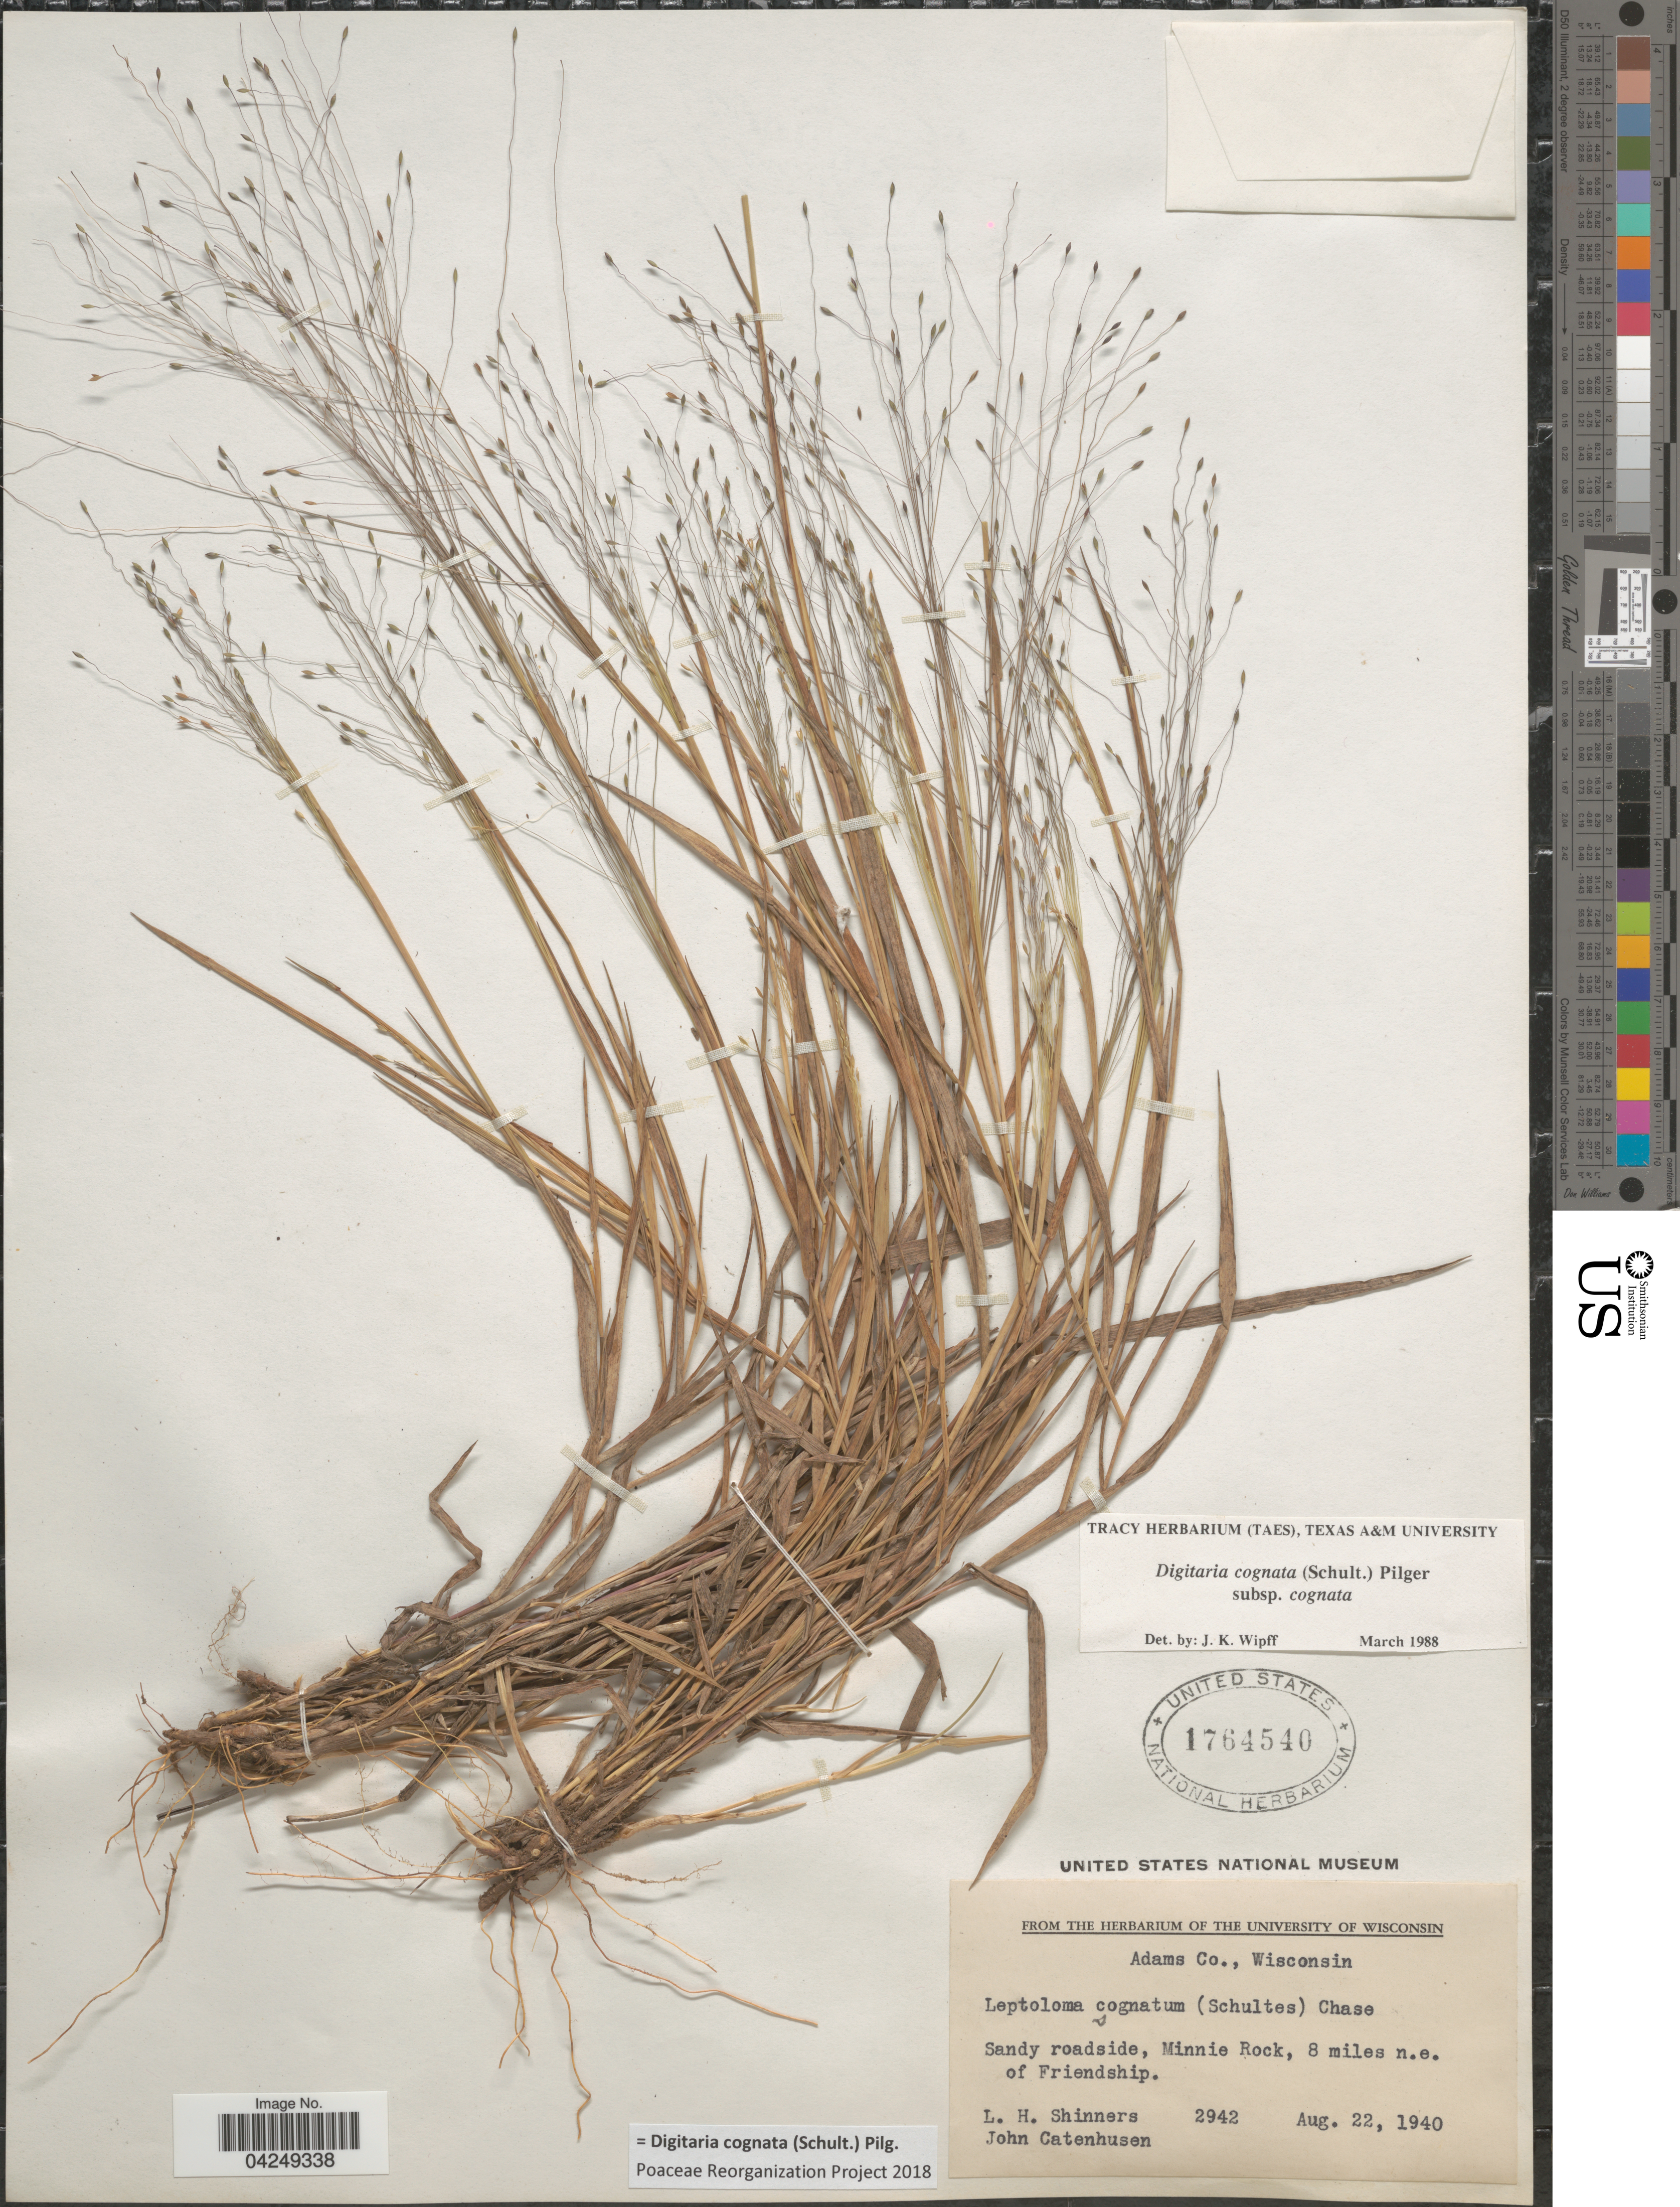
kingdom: Plantae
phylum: Tracheophyta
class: Liliopsida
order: Poales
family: Poaceae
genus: Digitaria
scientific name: Digitaria cognata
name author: (Scult.) Pilg.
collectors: L. H. Shinners & J. Catenhusen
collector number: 2942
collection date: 1940-08-22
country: United States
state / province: Wisconsin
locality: Adams Co. Sandy roadside, Minnie Rock, 8 miles n.e. of Friendship.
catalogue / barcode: US 1764540